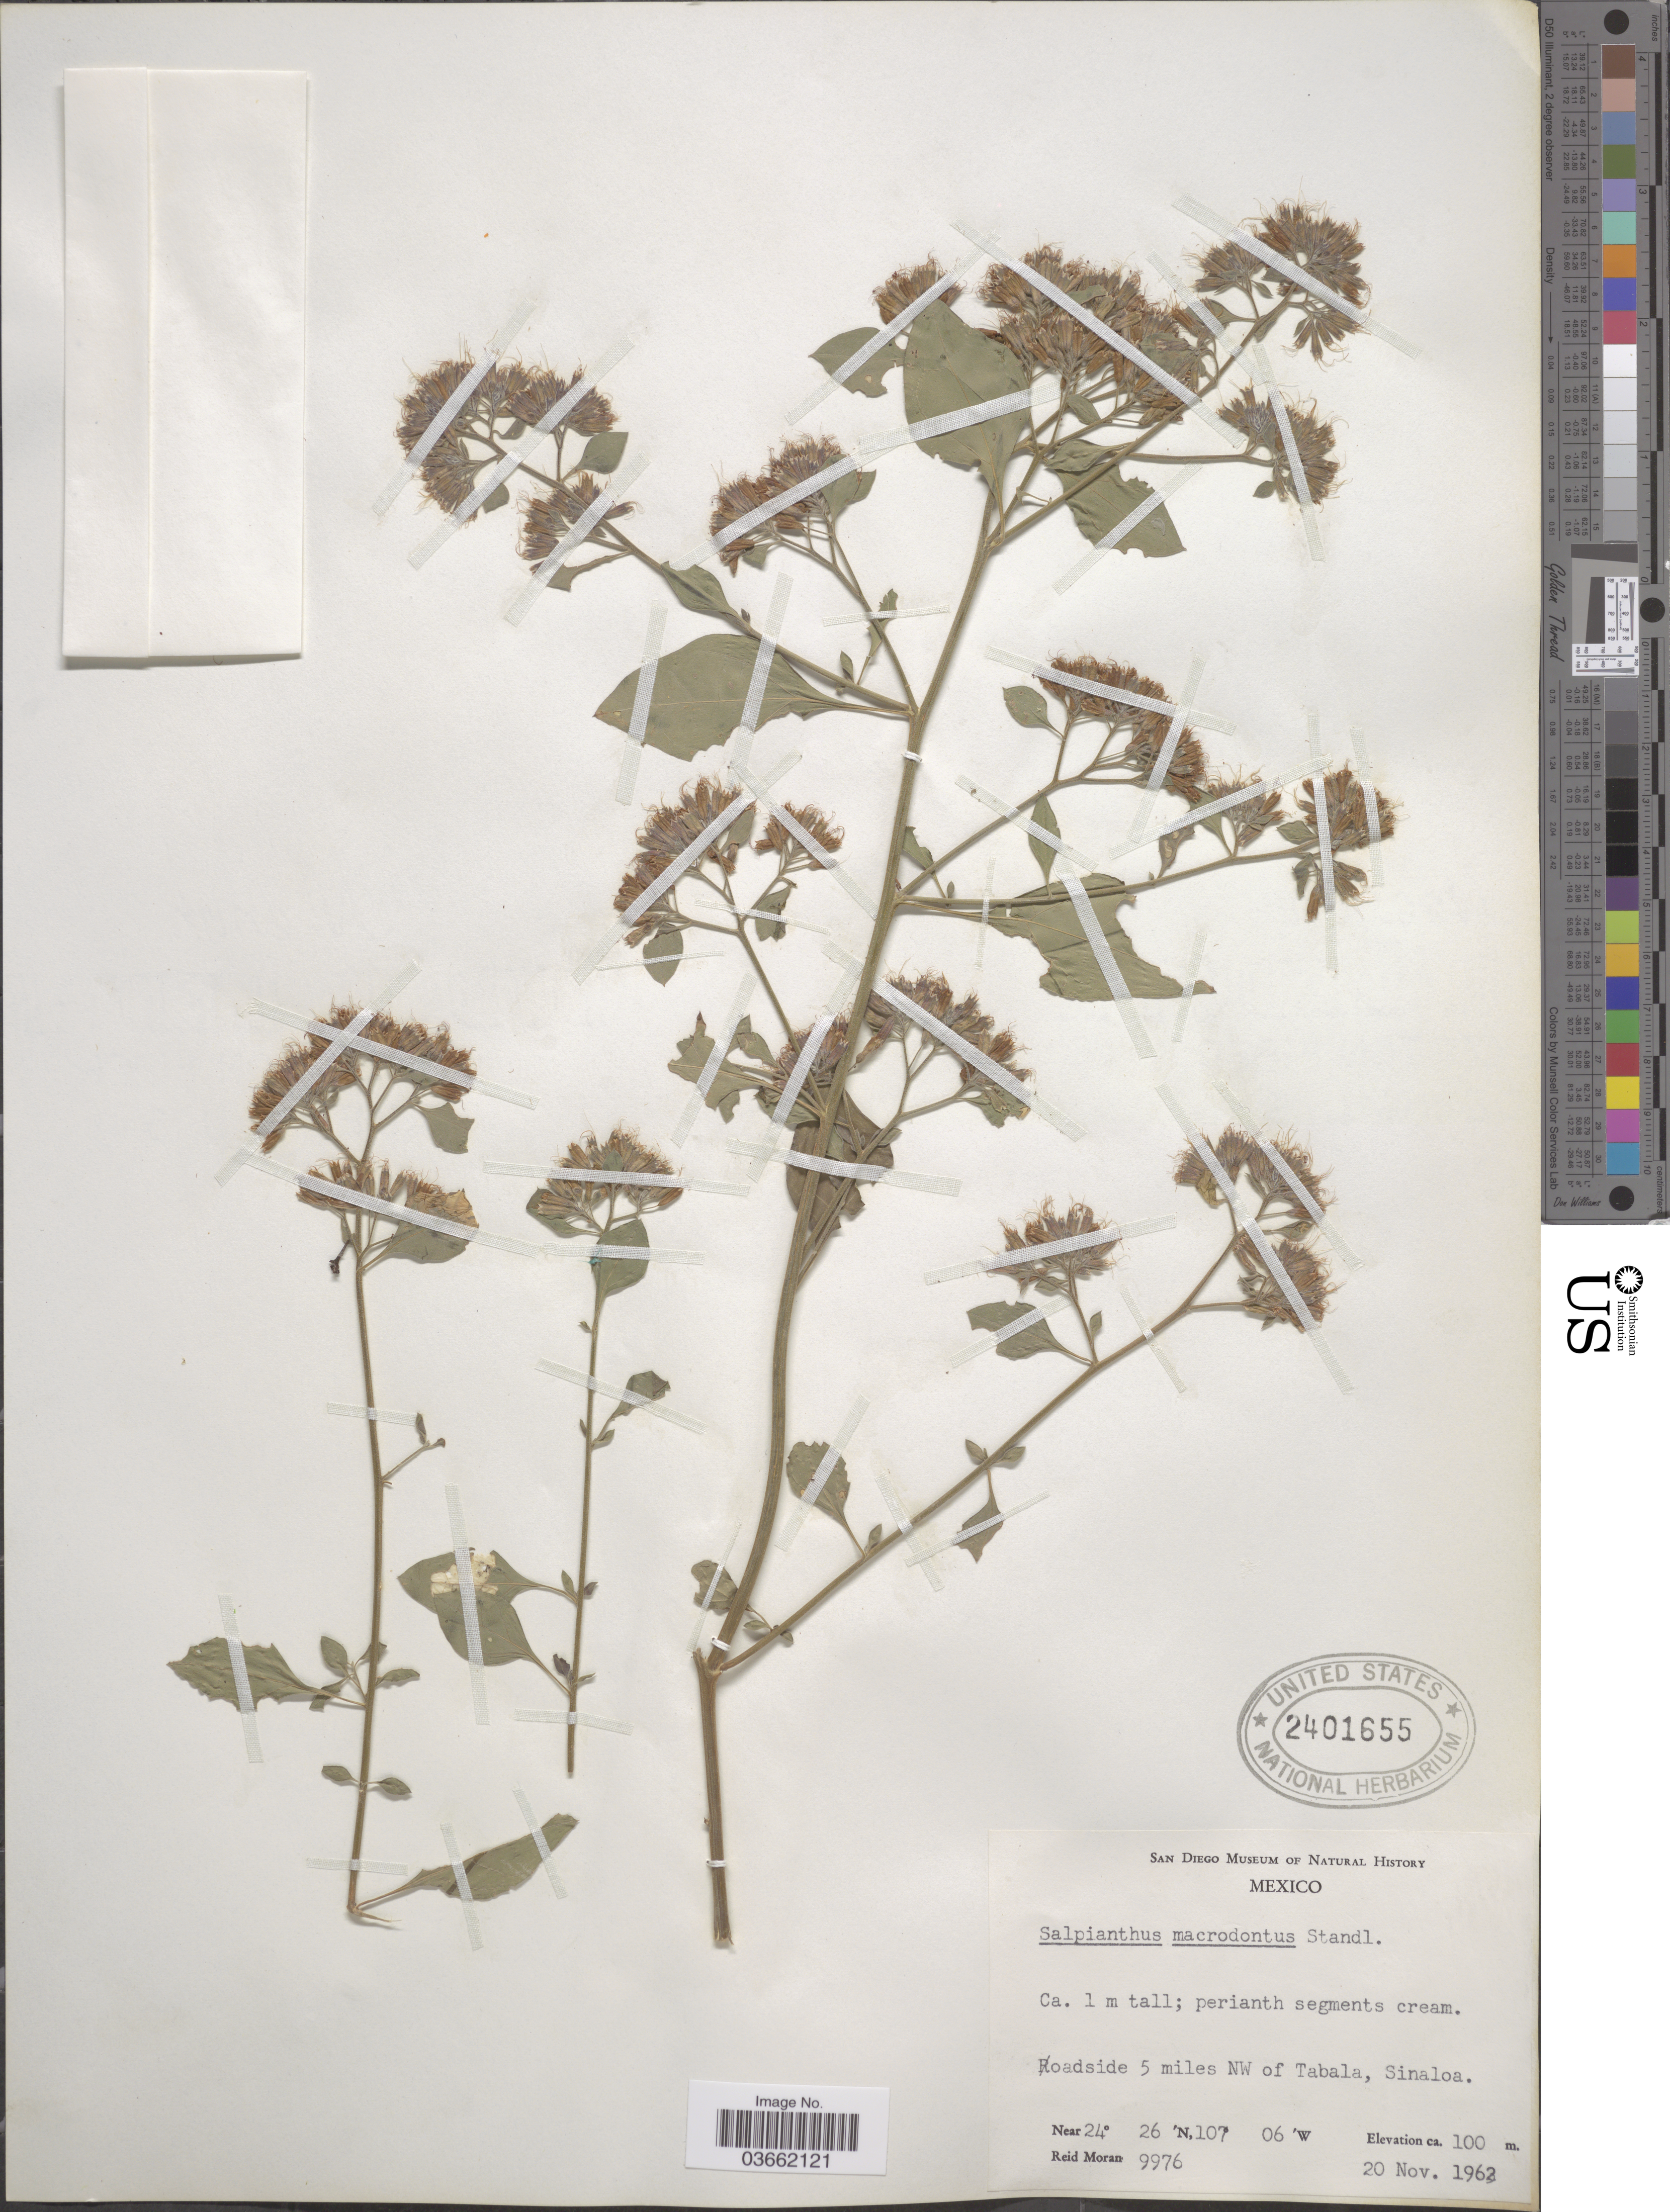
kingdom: Plantae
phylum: Tracheophyta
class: Magnoliopsida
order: Caryophyllales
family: Nyctaginaceae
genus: Salpianthus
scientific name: Salpianthus macrodontus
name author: Standl.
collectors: R. Moran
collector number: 9976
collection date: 1962-11-20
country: Mexico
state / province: Sinaloa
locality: Roadside 5 miles NW of Tabala.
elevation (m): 100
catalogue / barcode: US 2401655